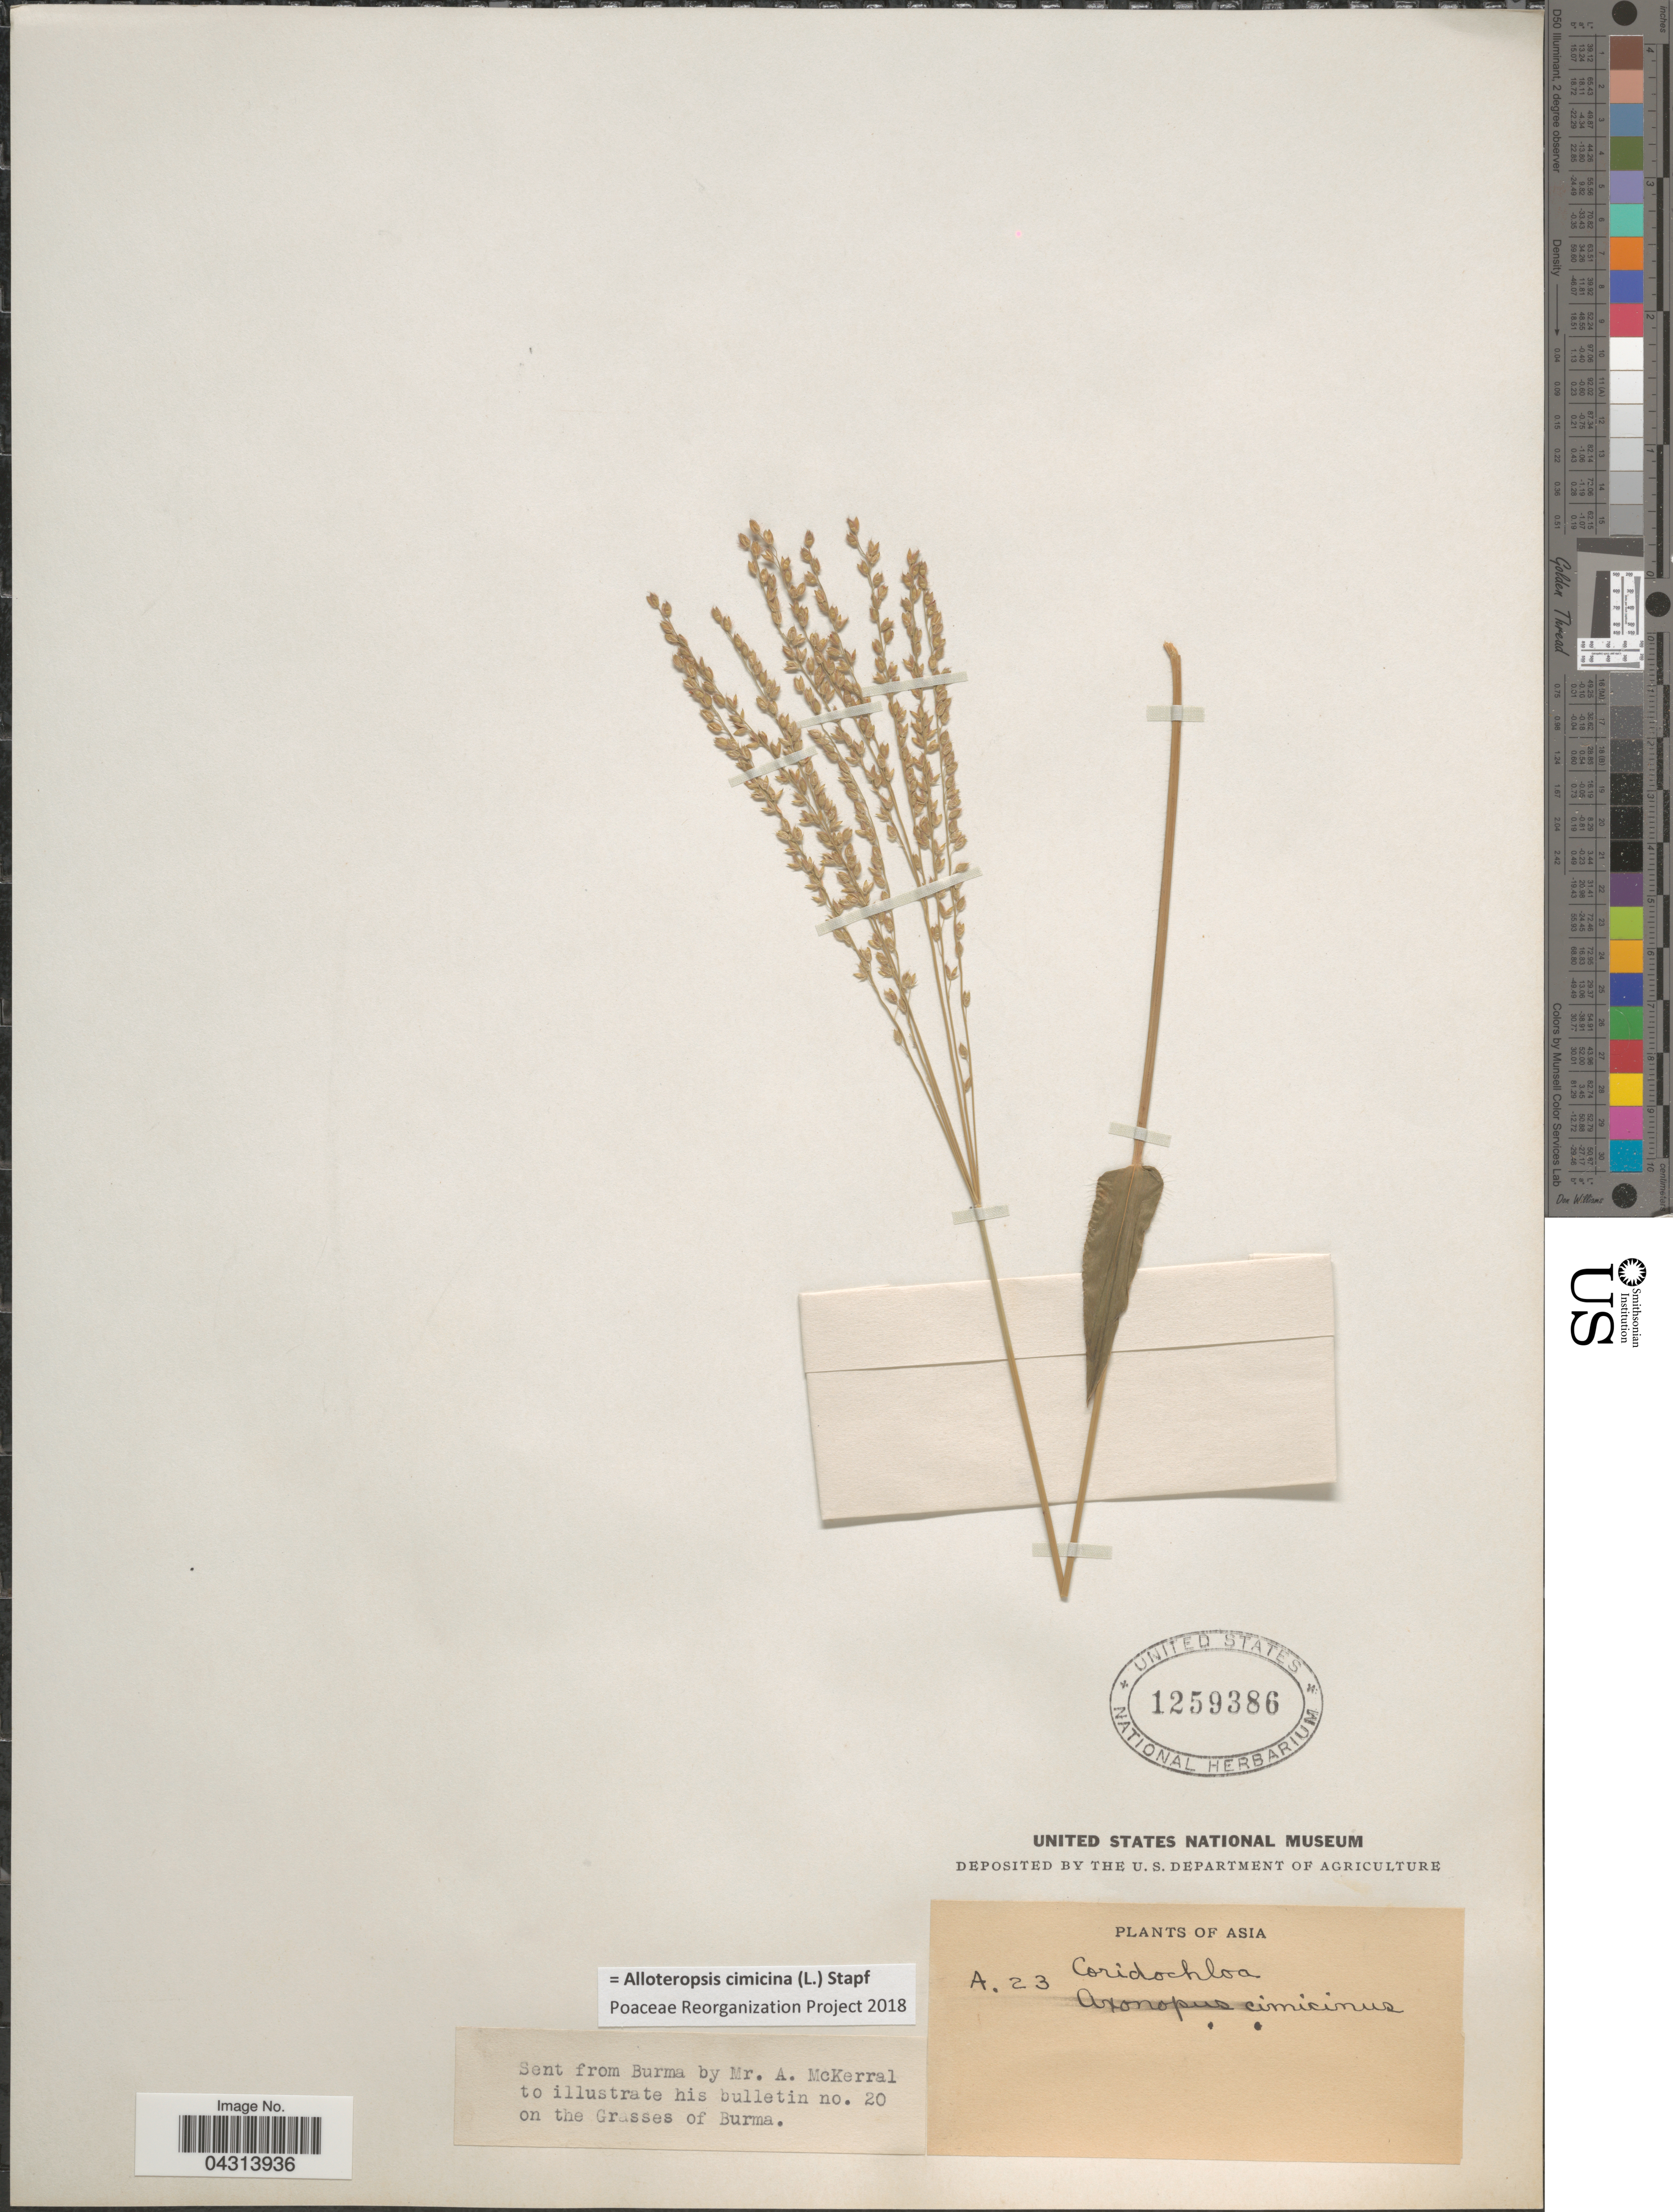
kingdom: Plantae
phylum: Tracheophyta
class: Liliopsida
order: Poales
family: Poaceae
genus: Alloteropsis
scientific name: Alloteropsis cimicina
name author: (L.) Stapf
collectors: A. McKerral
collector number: A.23?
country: Myanmar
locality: Burma.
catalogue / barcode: US 1259386